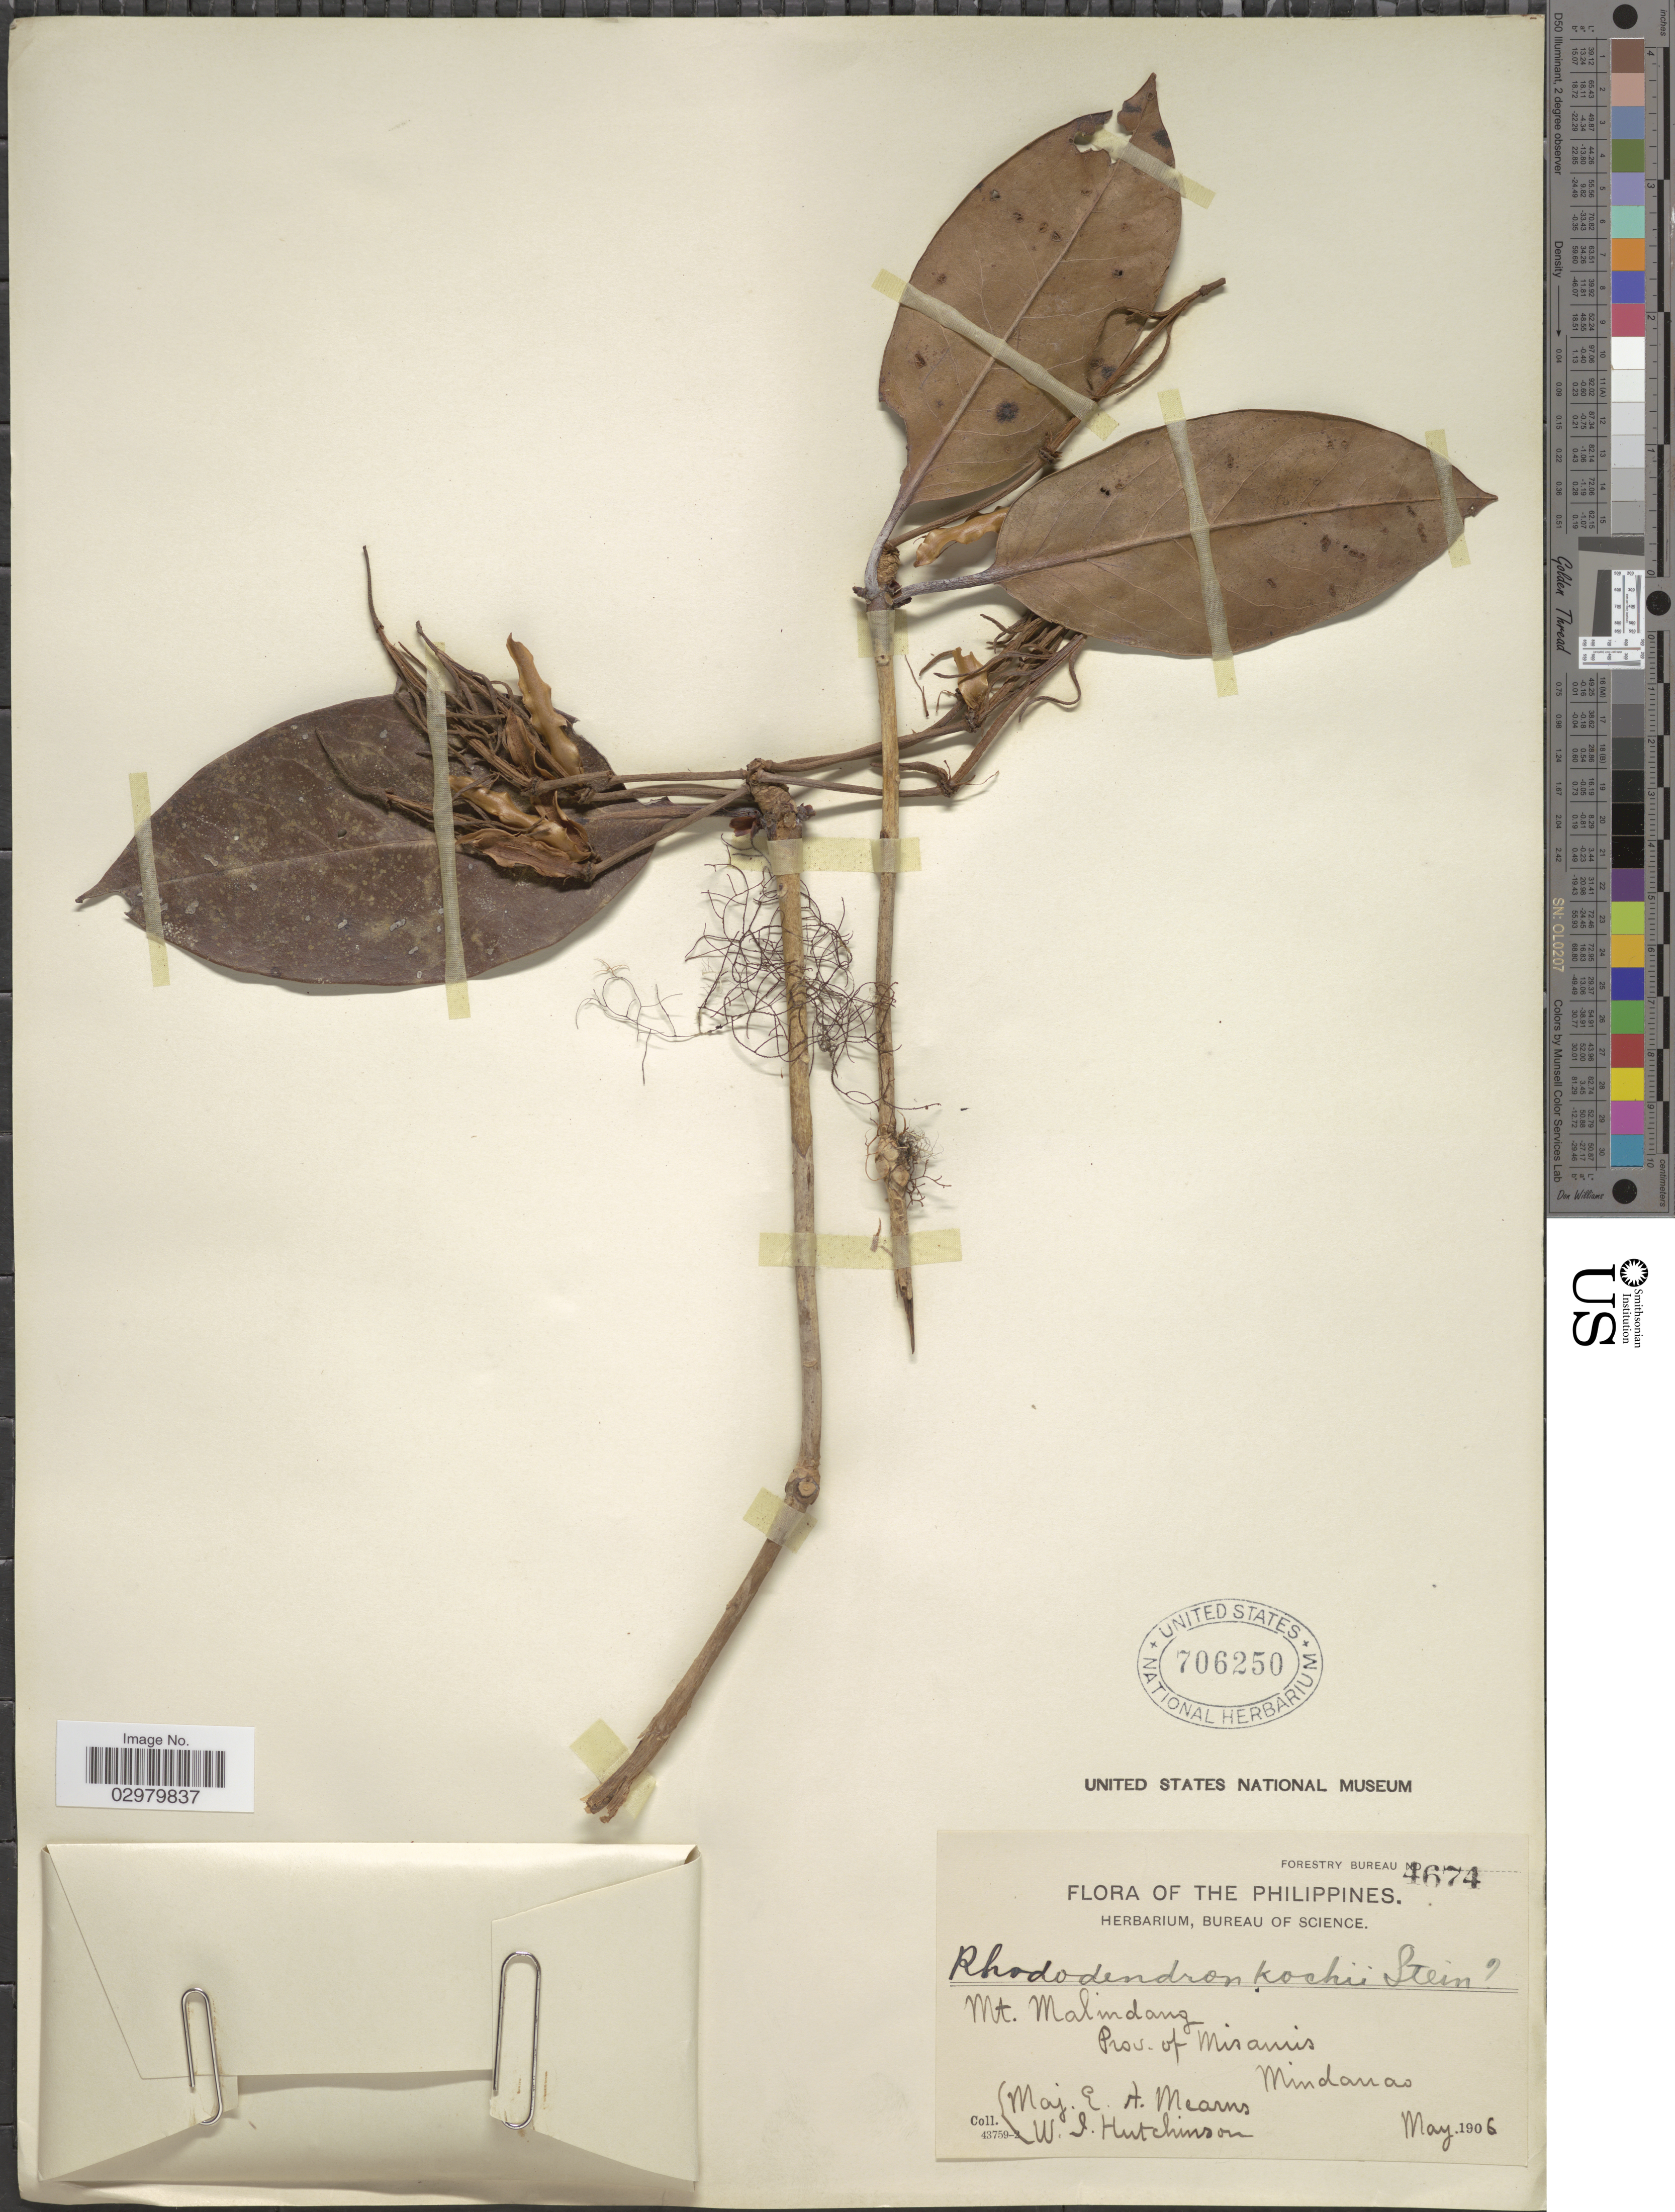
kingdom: Plantae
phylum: Tracheophyta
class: Magnoliopsida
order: Ericales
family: Ericaceae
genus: Rhododendron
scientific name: Rhododendron kochii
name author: Stein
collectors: E. A. Mearns & W. I. Hutchinson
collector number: Forestry Bureau 4674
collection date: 1906-05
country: Philippines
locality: Mt. Malmdang, Prov. of Misamis. Mindanao.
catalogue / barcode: US 706250